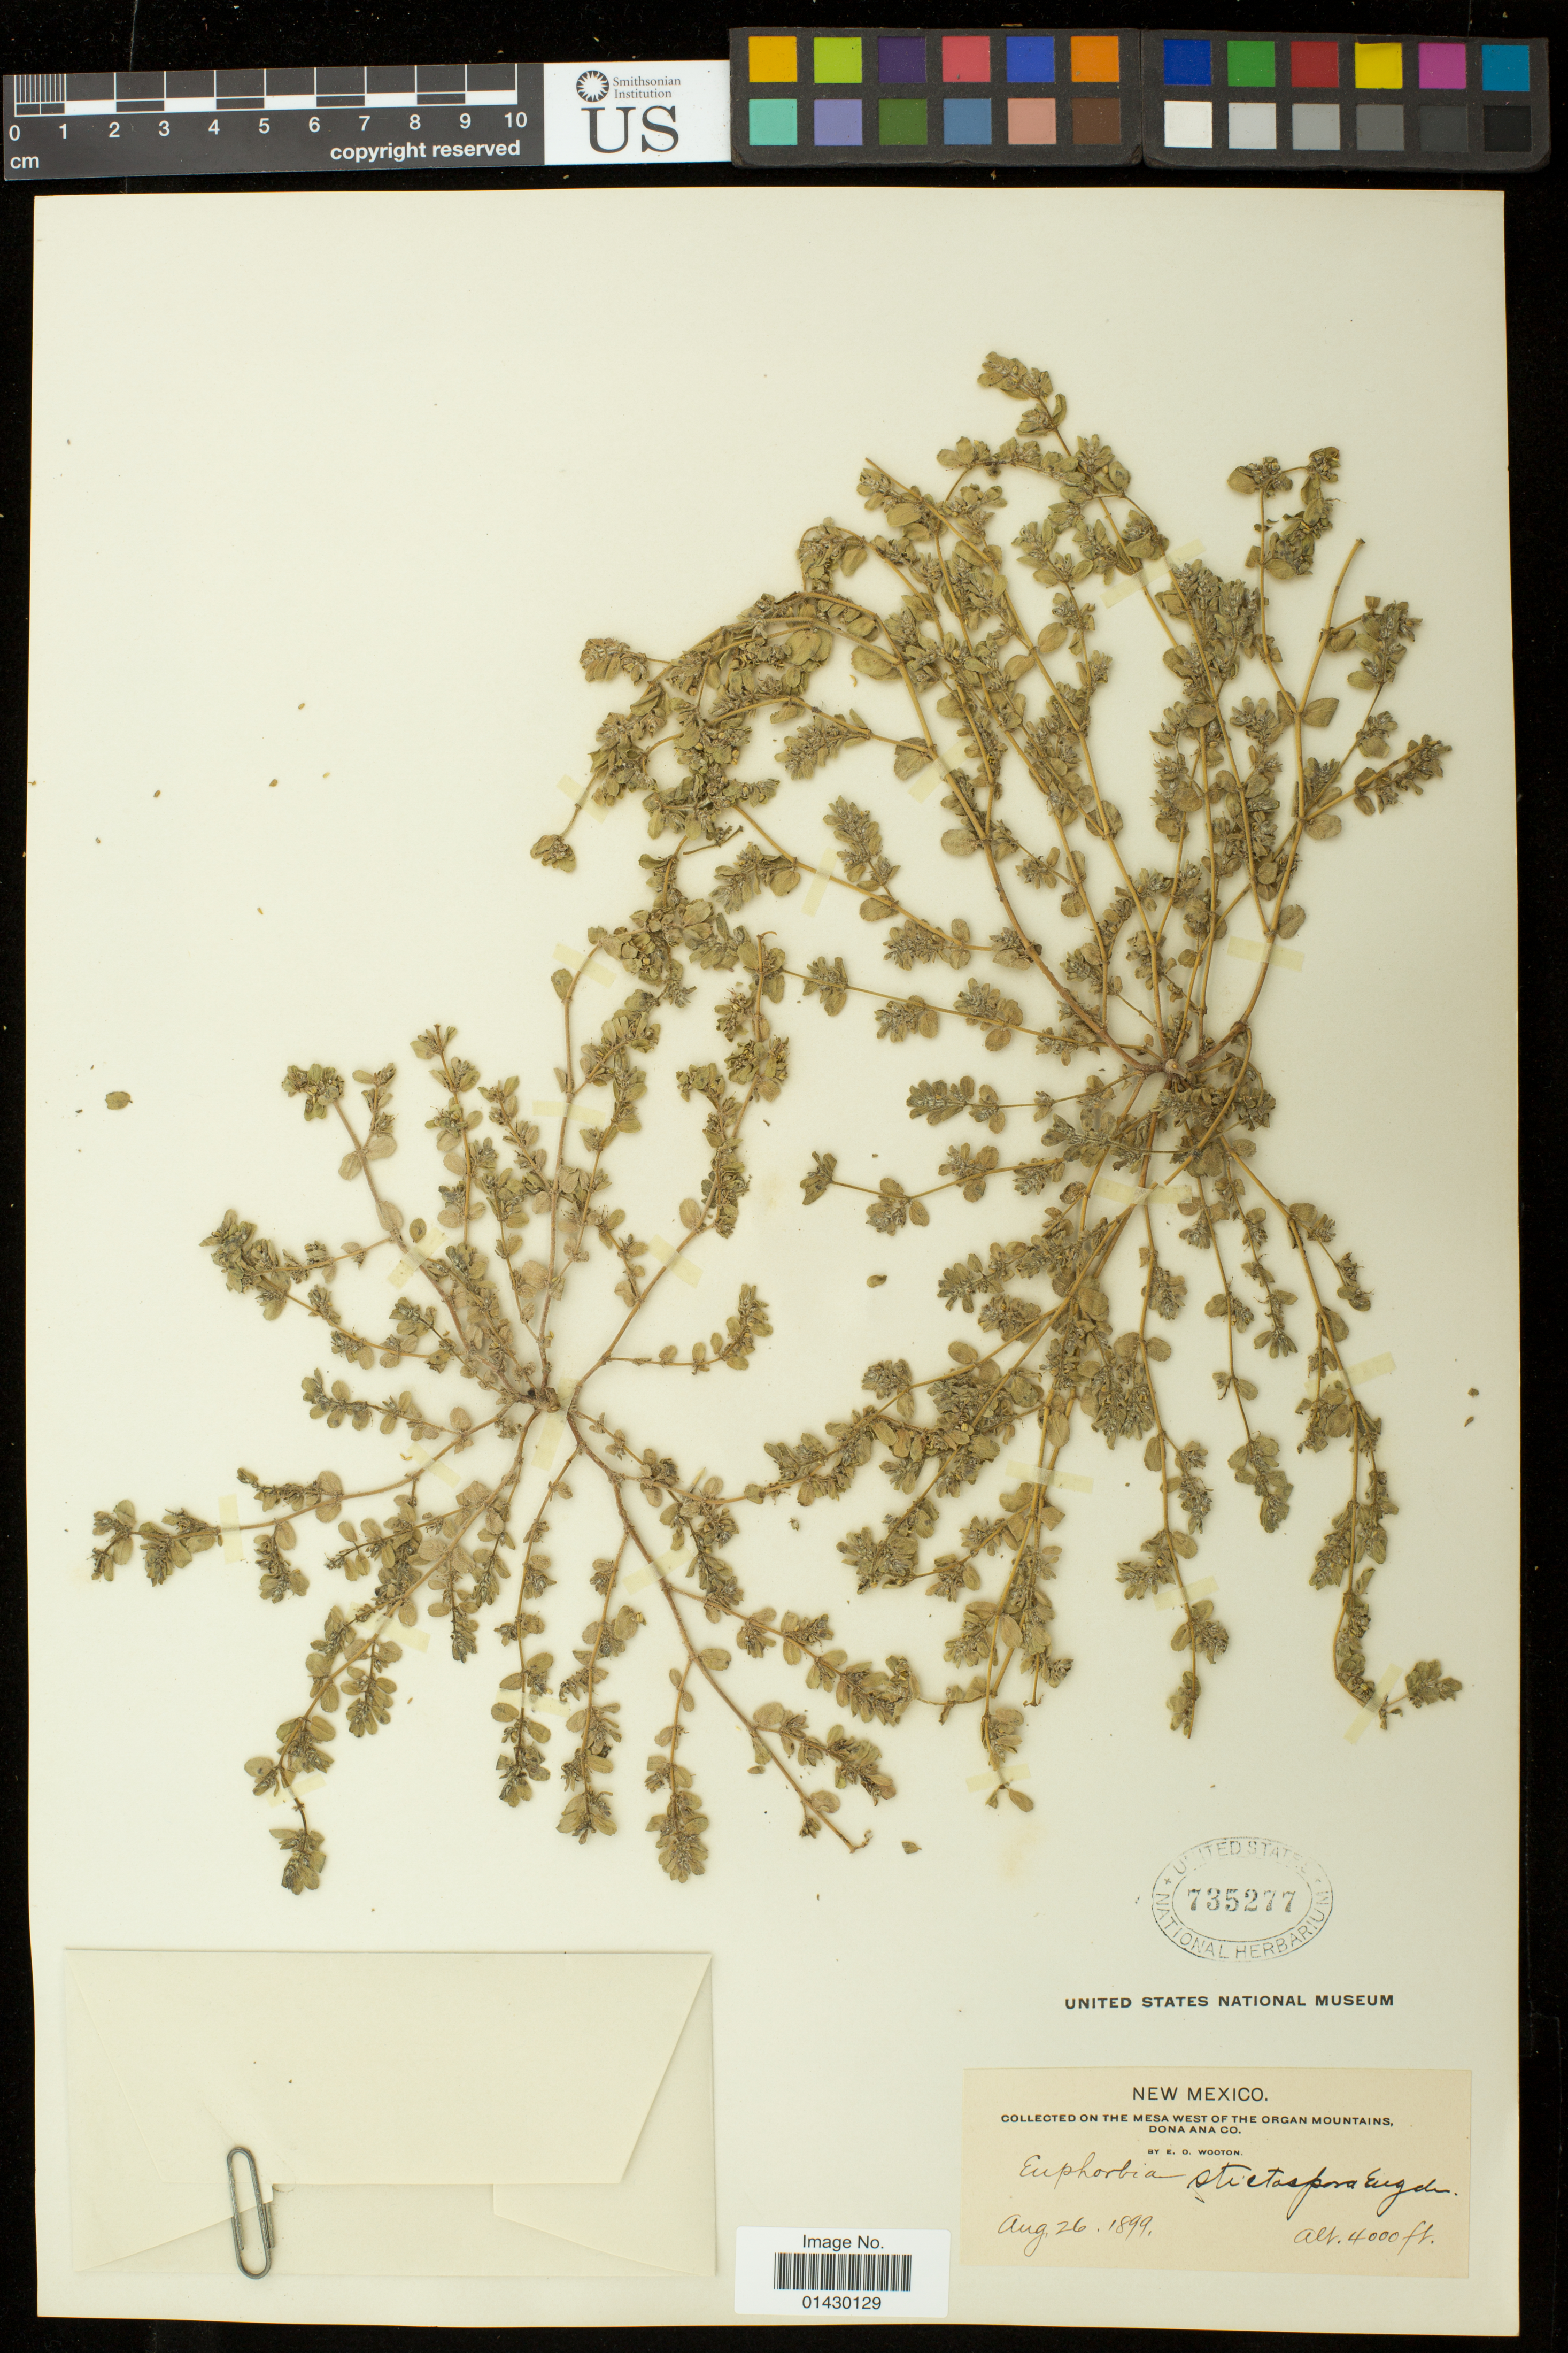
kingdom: Plantae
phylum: Tracheophyta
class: Magnoliopsida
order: Malpighiales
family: Euphorbiaceae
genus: Euphorbia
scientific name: Euphorbia stictospora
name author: Engelm.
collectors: E. O. Wooton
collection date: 1899-08-26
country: United States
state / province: New Mexico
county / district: Dona Ana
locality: Collected on the mesa west of the Organ Mountains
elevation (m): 1219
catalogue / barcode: US 735277